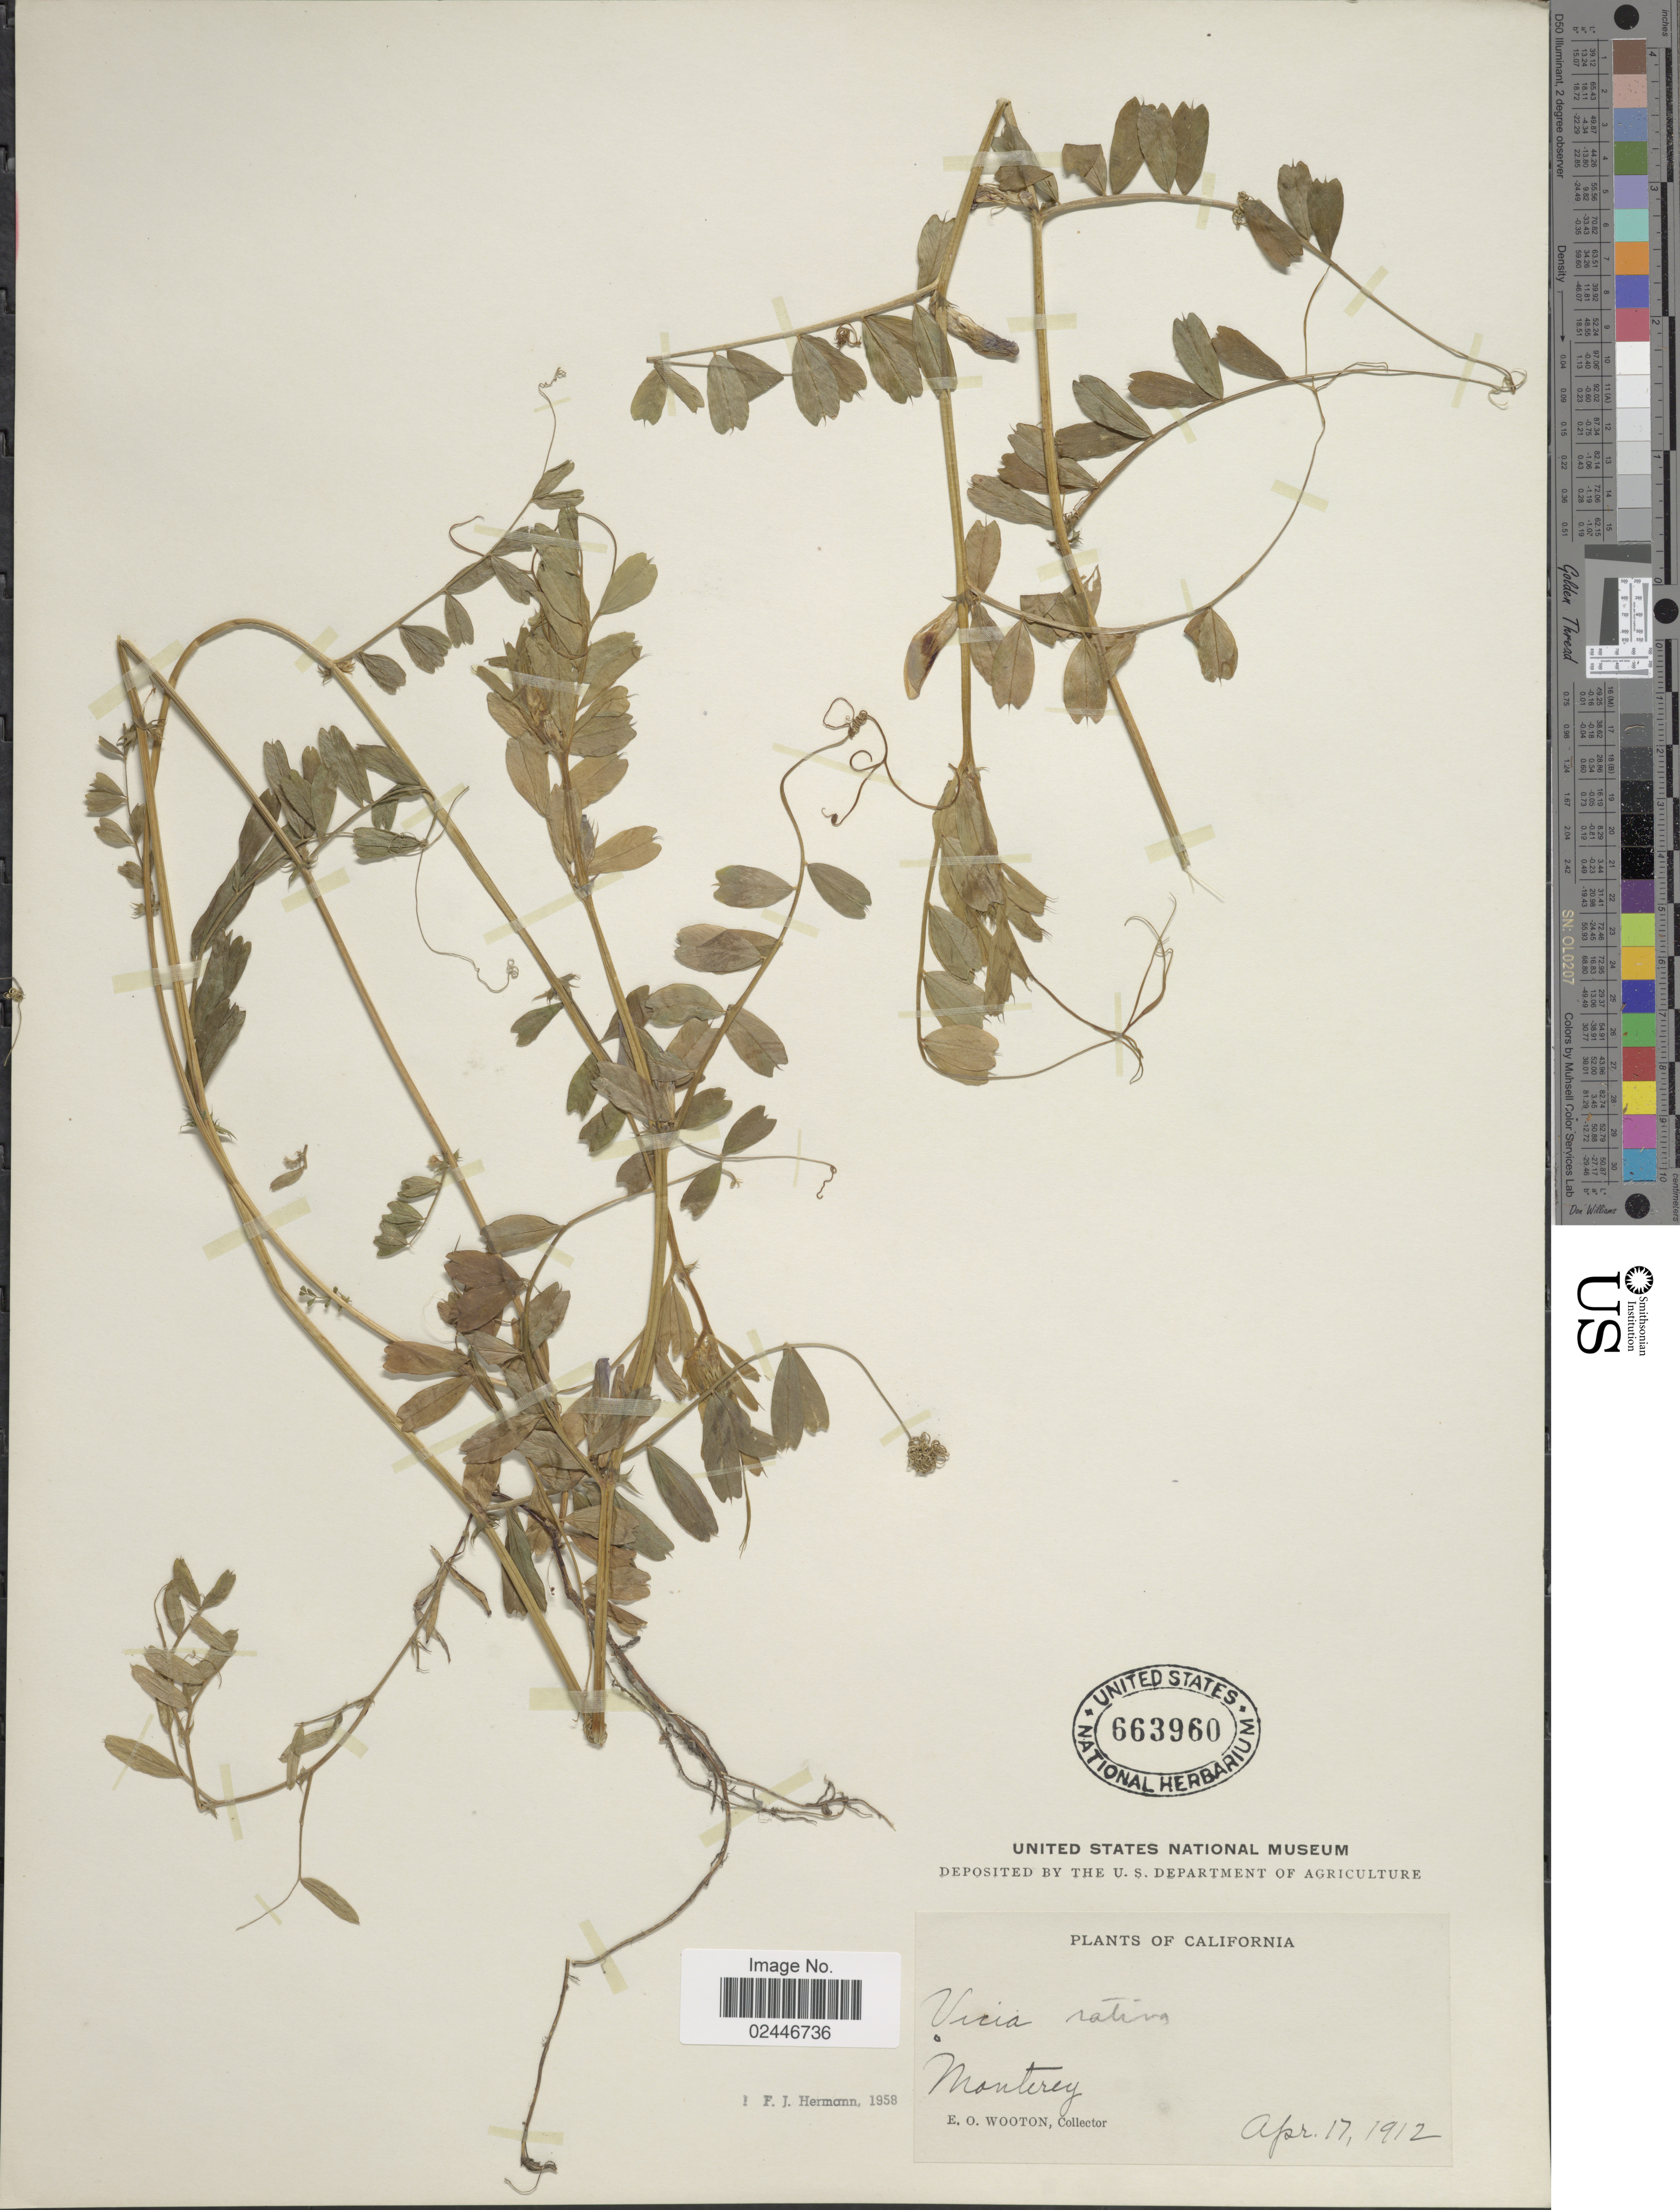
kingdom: Plantae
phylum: Tracheophyta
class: Magnoliopsida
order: Fabales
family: Fabaceae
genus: Vicia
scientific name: Vicia sativa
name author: L.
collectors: E. O. Wooton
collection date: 1912-04-17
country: United States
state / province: California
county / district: Monterey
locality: Monterey.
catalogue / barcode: US 663960